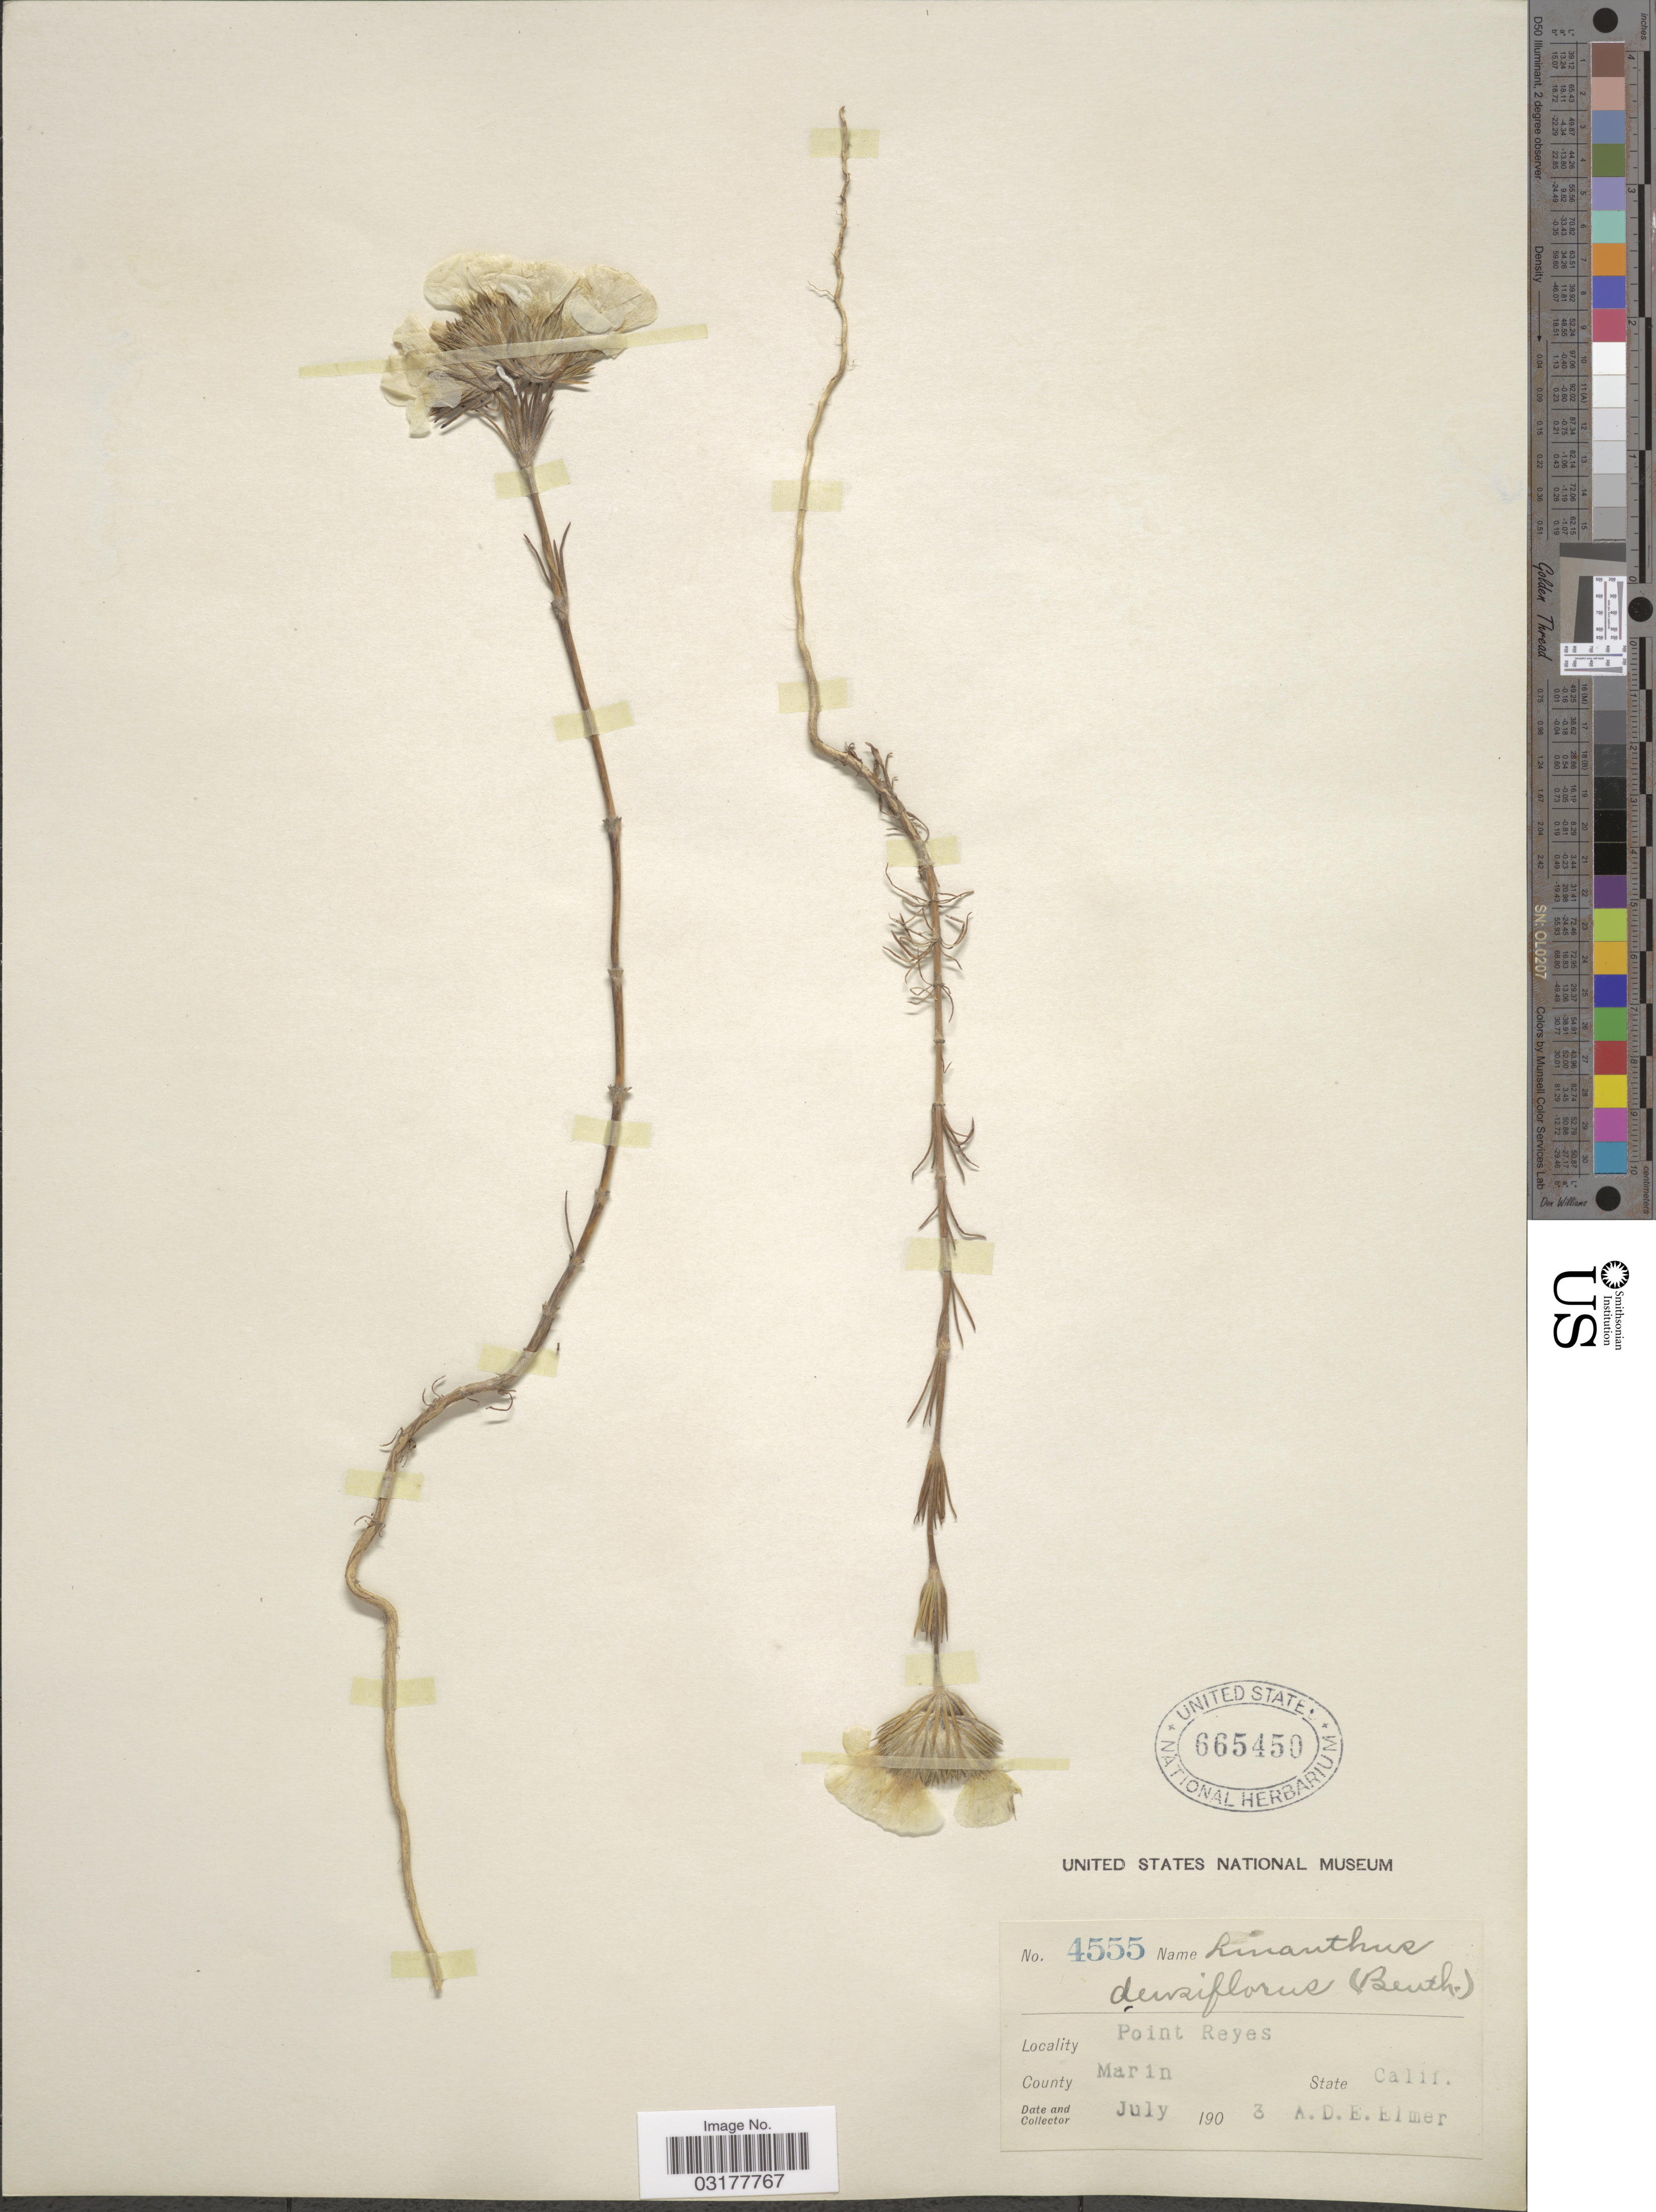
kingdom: Plantae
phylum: Tracheophyta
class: Magnoliopsida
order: Ericales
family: Polemoniaceae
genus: Leptosiphon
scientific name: Leptosiphon grandiflorus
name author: Benth.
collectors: A. D. E. Elmer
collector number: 4555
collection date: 1903-07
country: United States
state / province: California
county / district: Marin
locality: Point Reyes. County Marin.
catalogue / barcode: US 665450